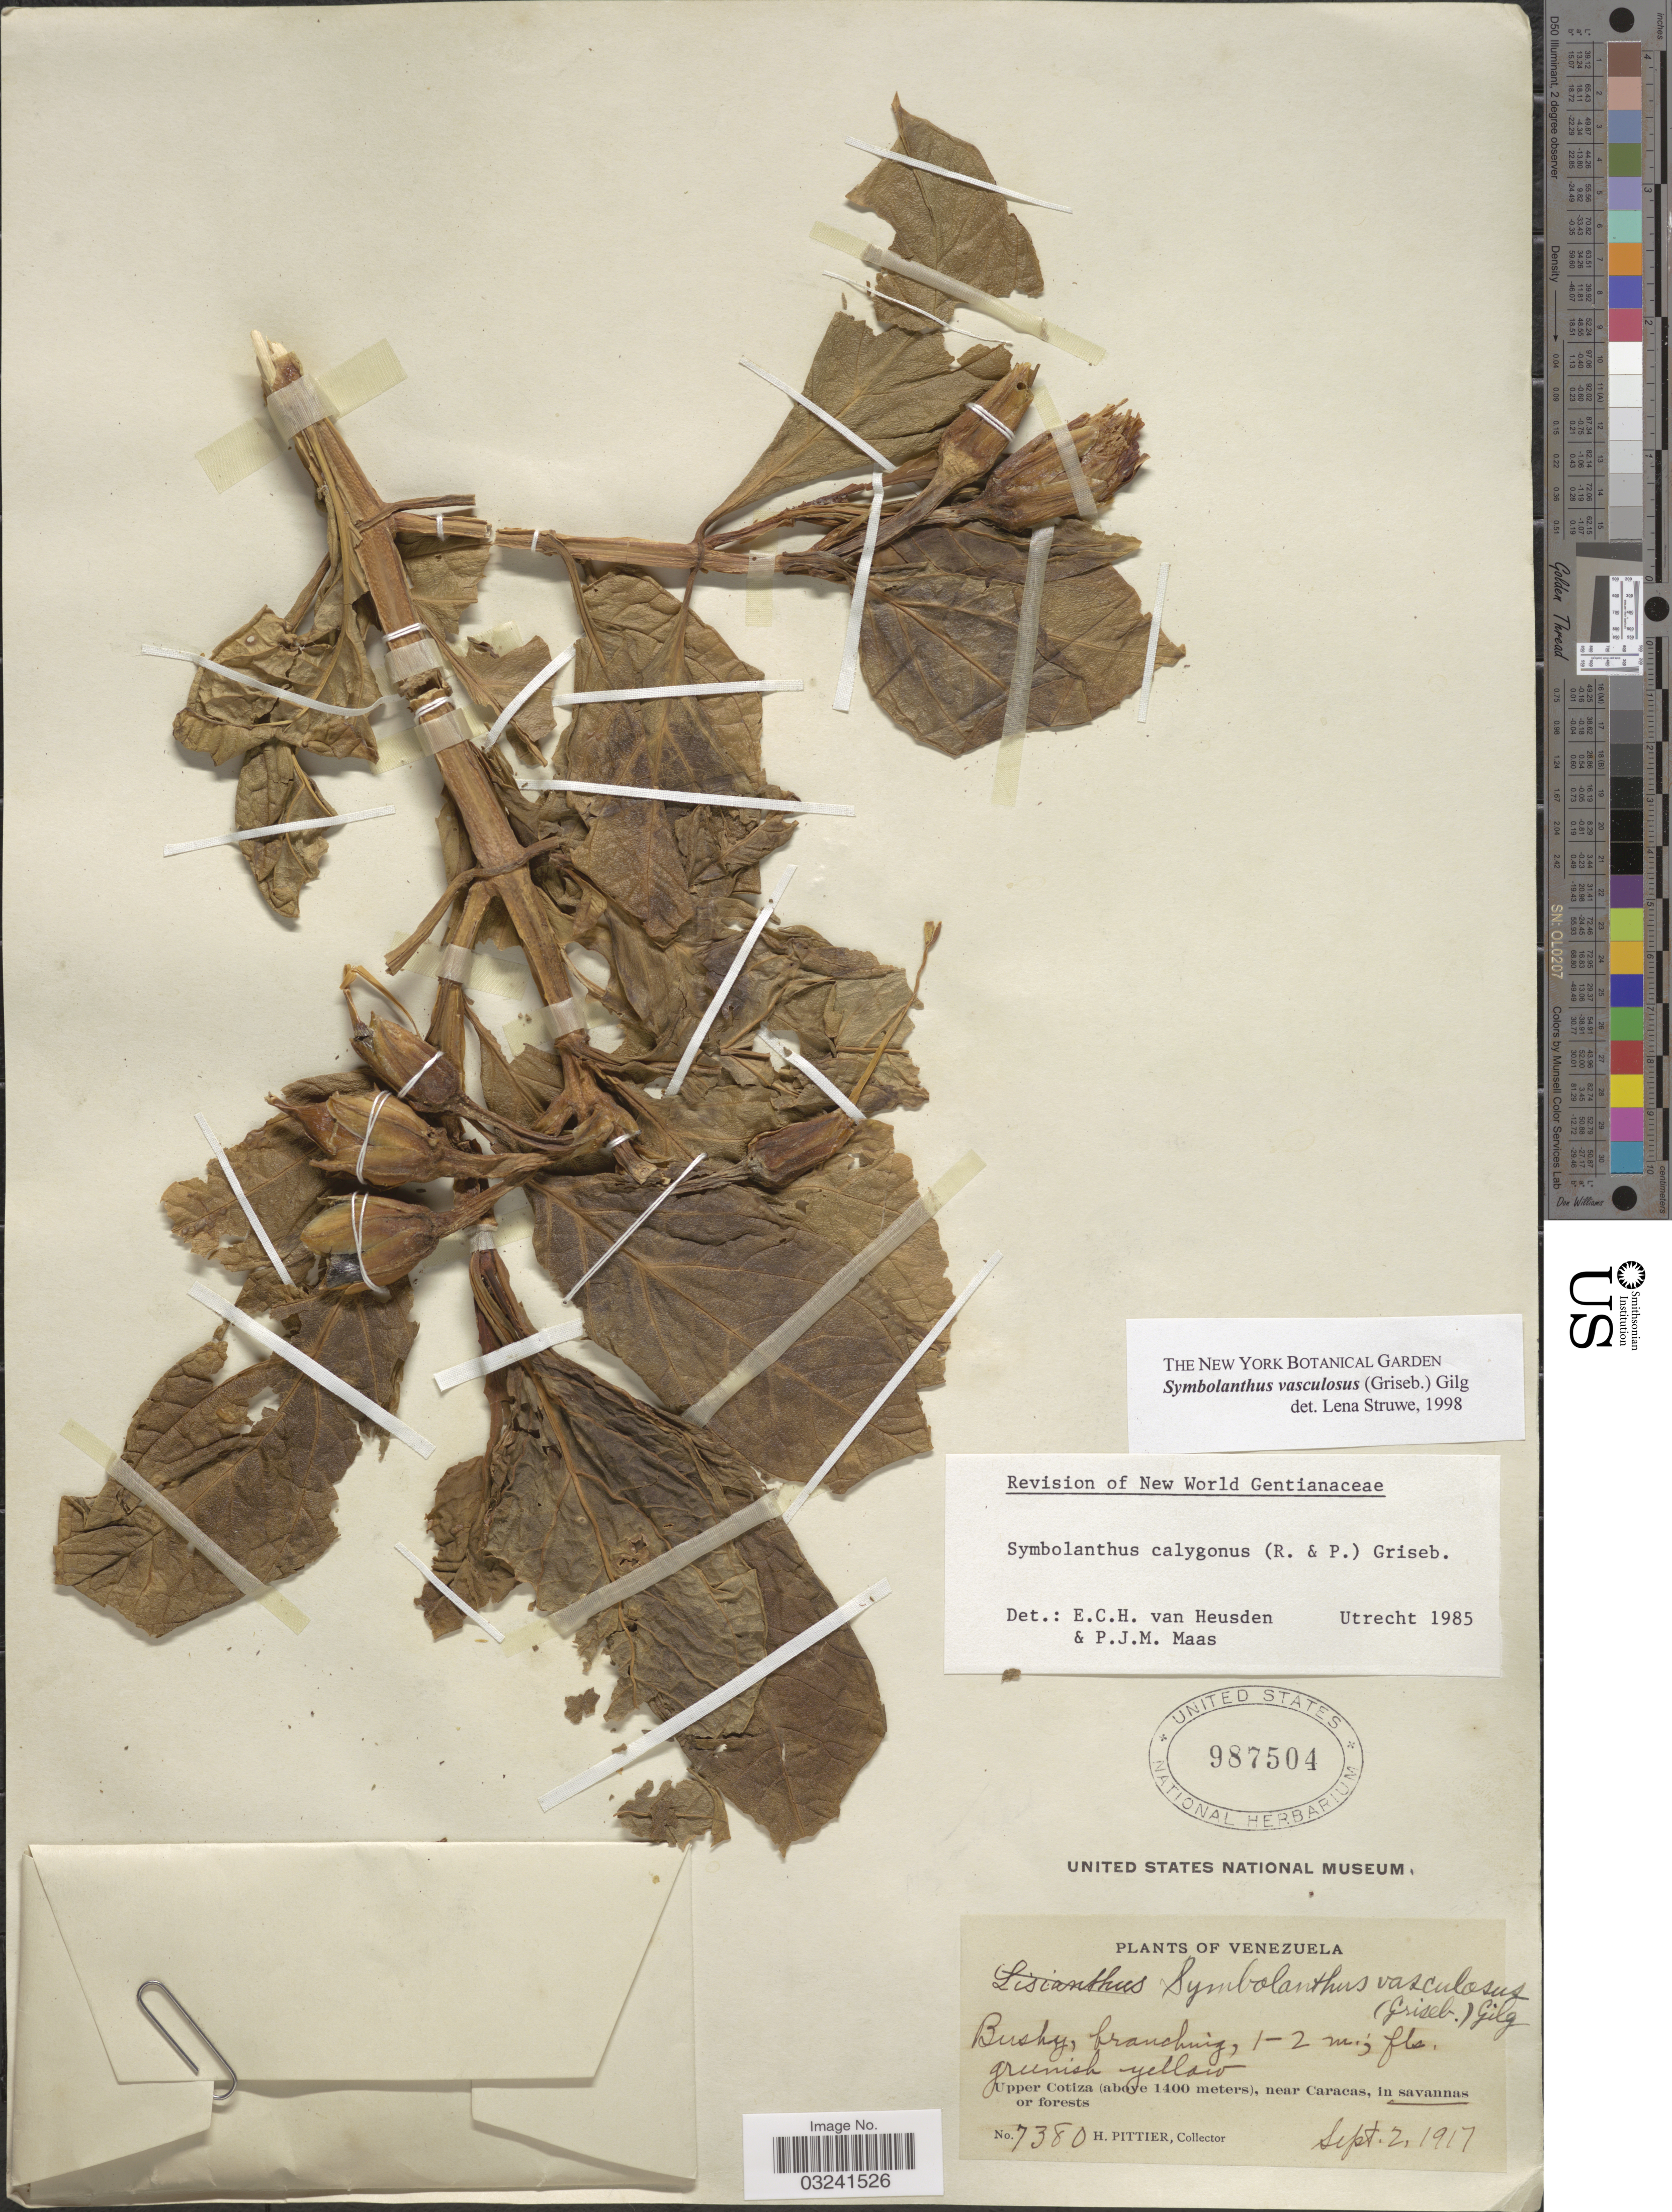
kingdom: Plantae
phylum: Tracheophyta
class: Magnoliopsida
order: Gentianales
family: Gentianaceae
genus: Symbolanthus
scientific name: Symbolanthus vasculosus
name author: (Griseb.) Gilg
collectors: H. F. Pittier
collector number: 7380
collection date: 1917-09-02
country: Venezuela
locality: Upper Cotiza, near Caracas, in savannas or forests.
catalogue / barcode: US 987504